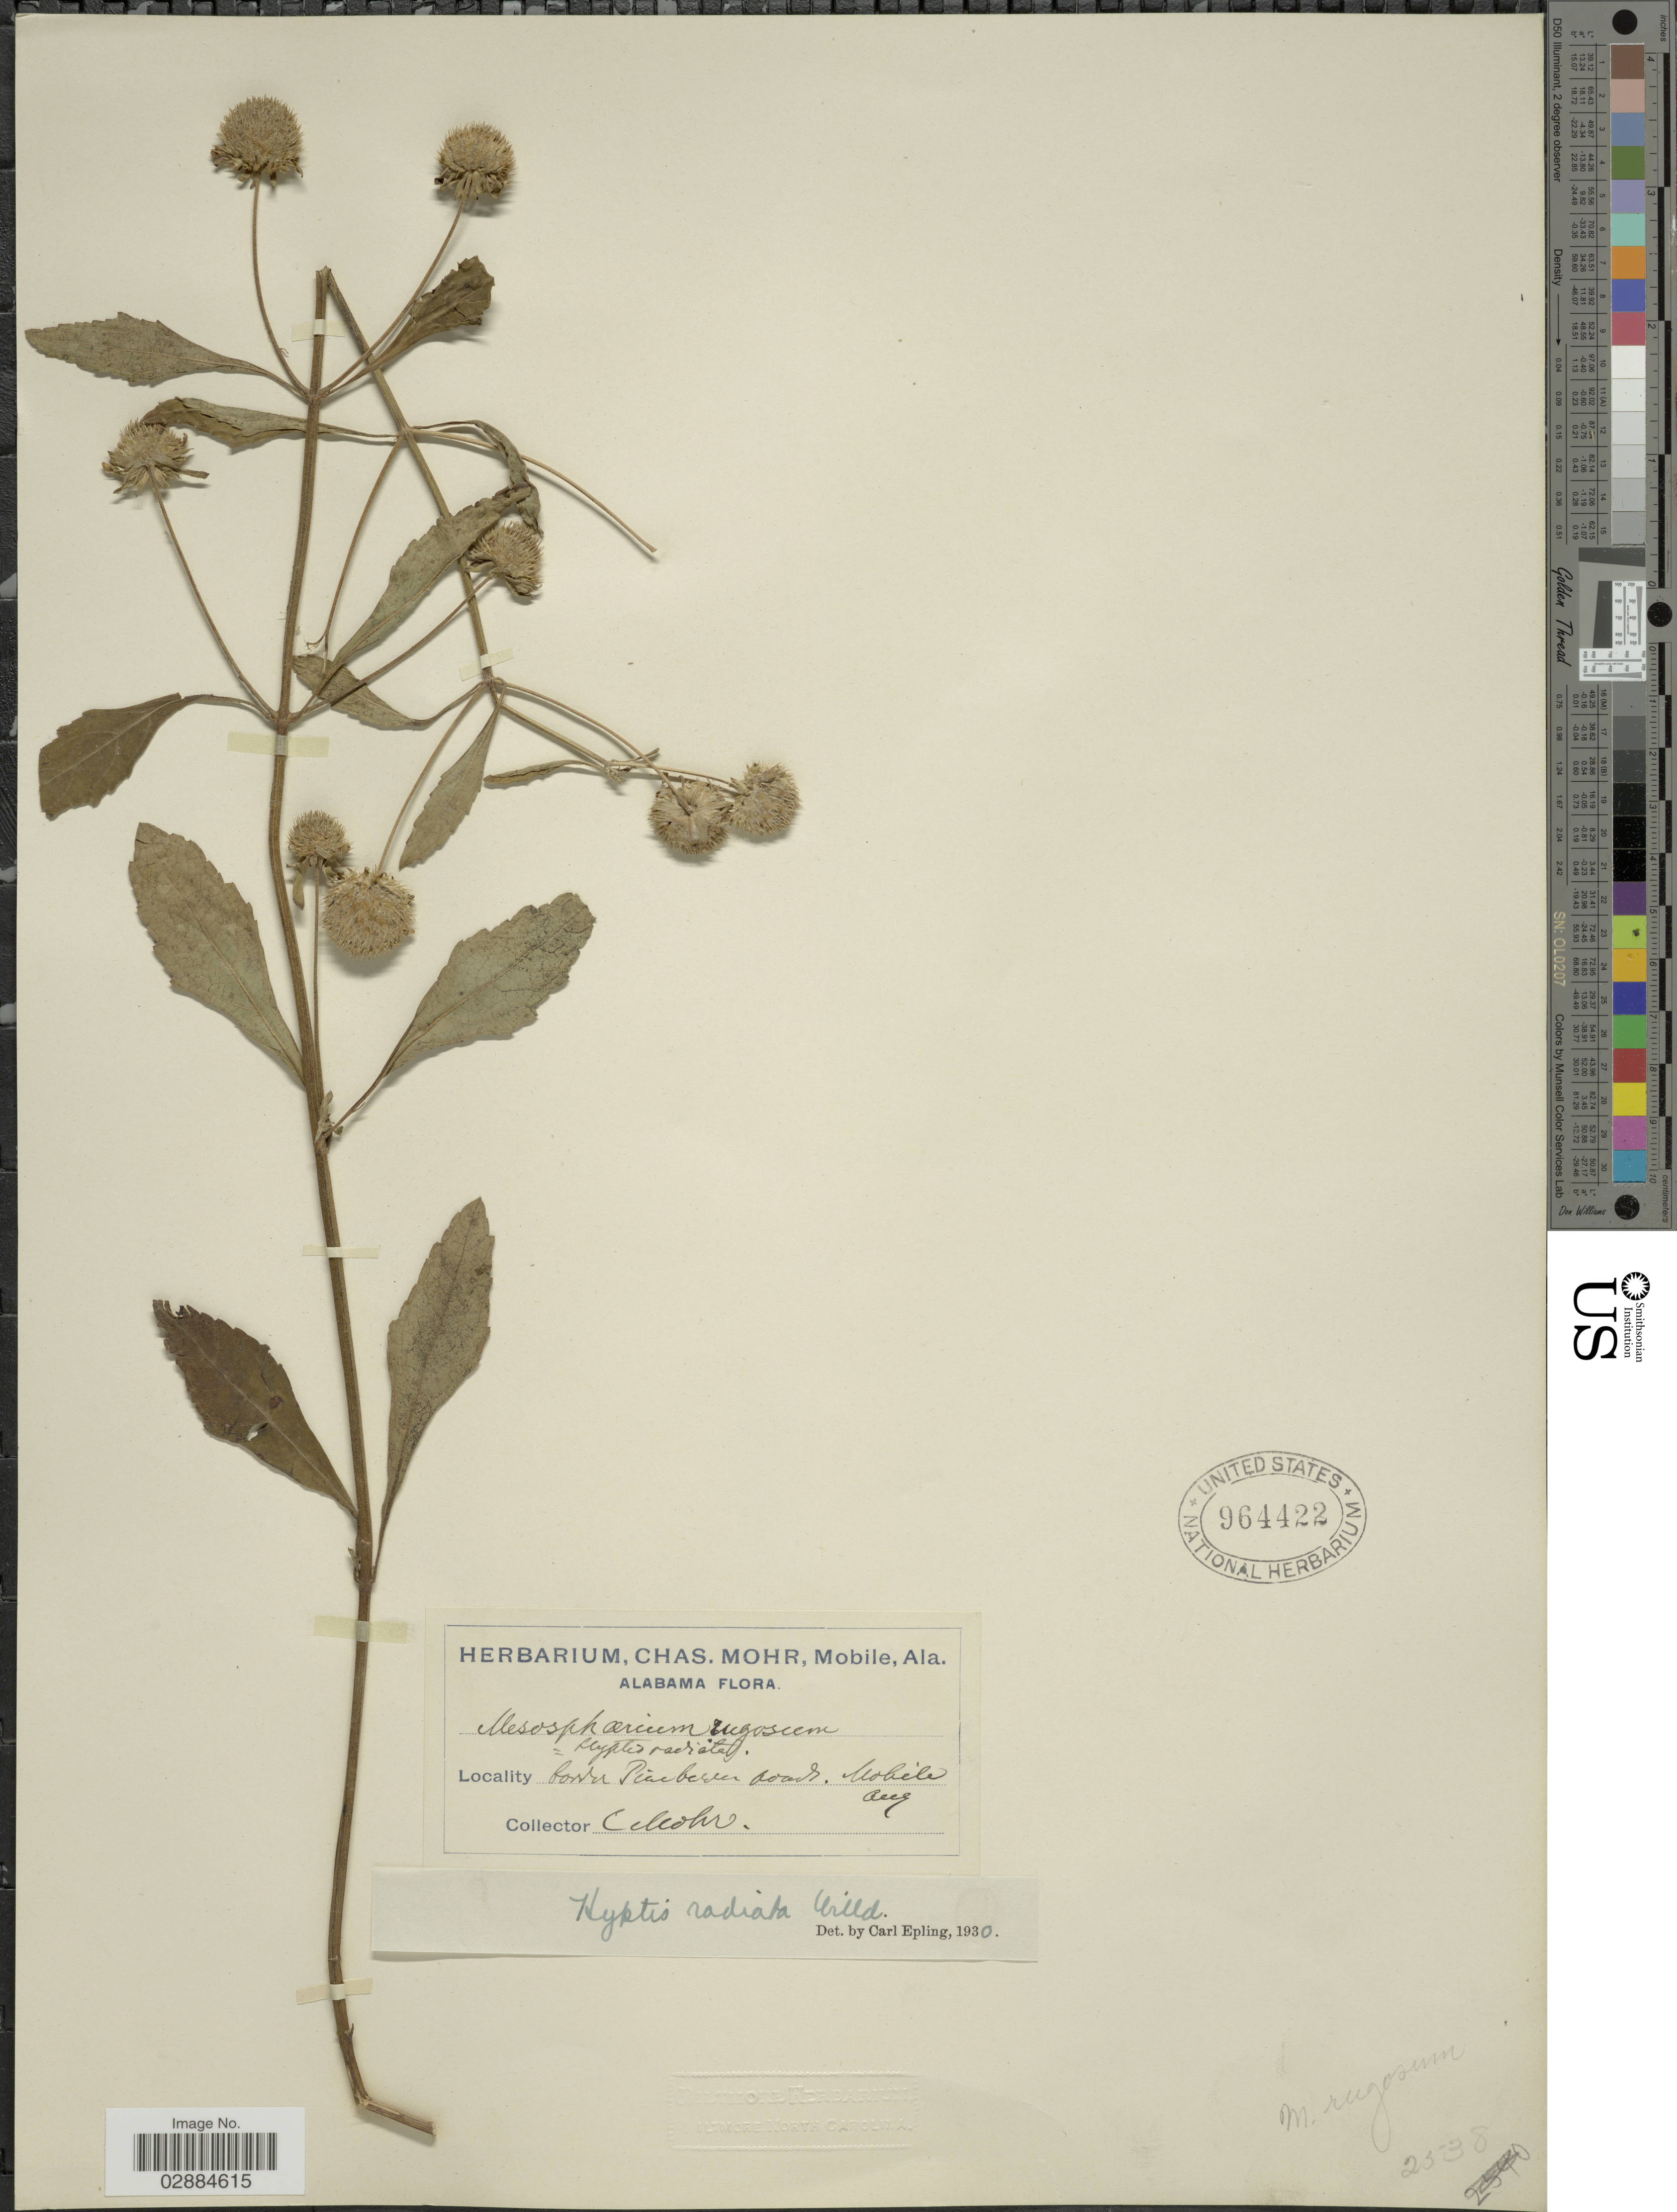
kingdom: Plantae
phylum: Tracheophyta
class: Magnoliopsida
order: Lamiales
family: Lamiaceae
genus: Hyptis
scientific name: Hyptis radiata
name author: Kunth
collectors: Mohr, C. T. (herbarium)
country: United States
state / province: Alabama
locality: Mobile.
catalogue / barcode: US 964422